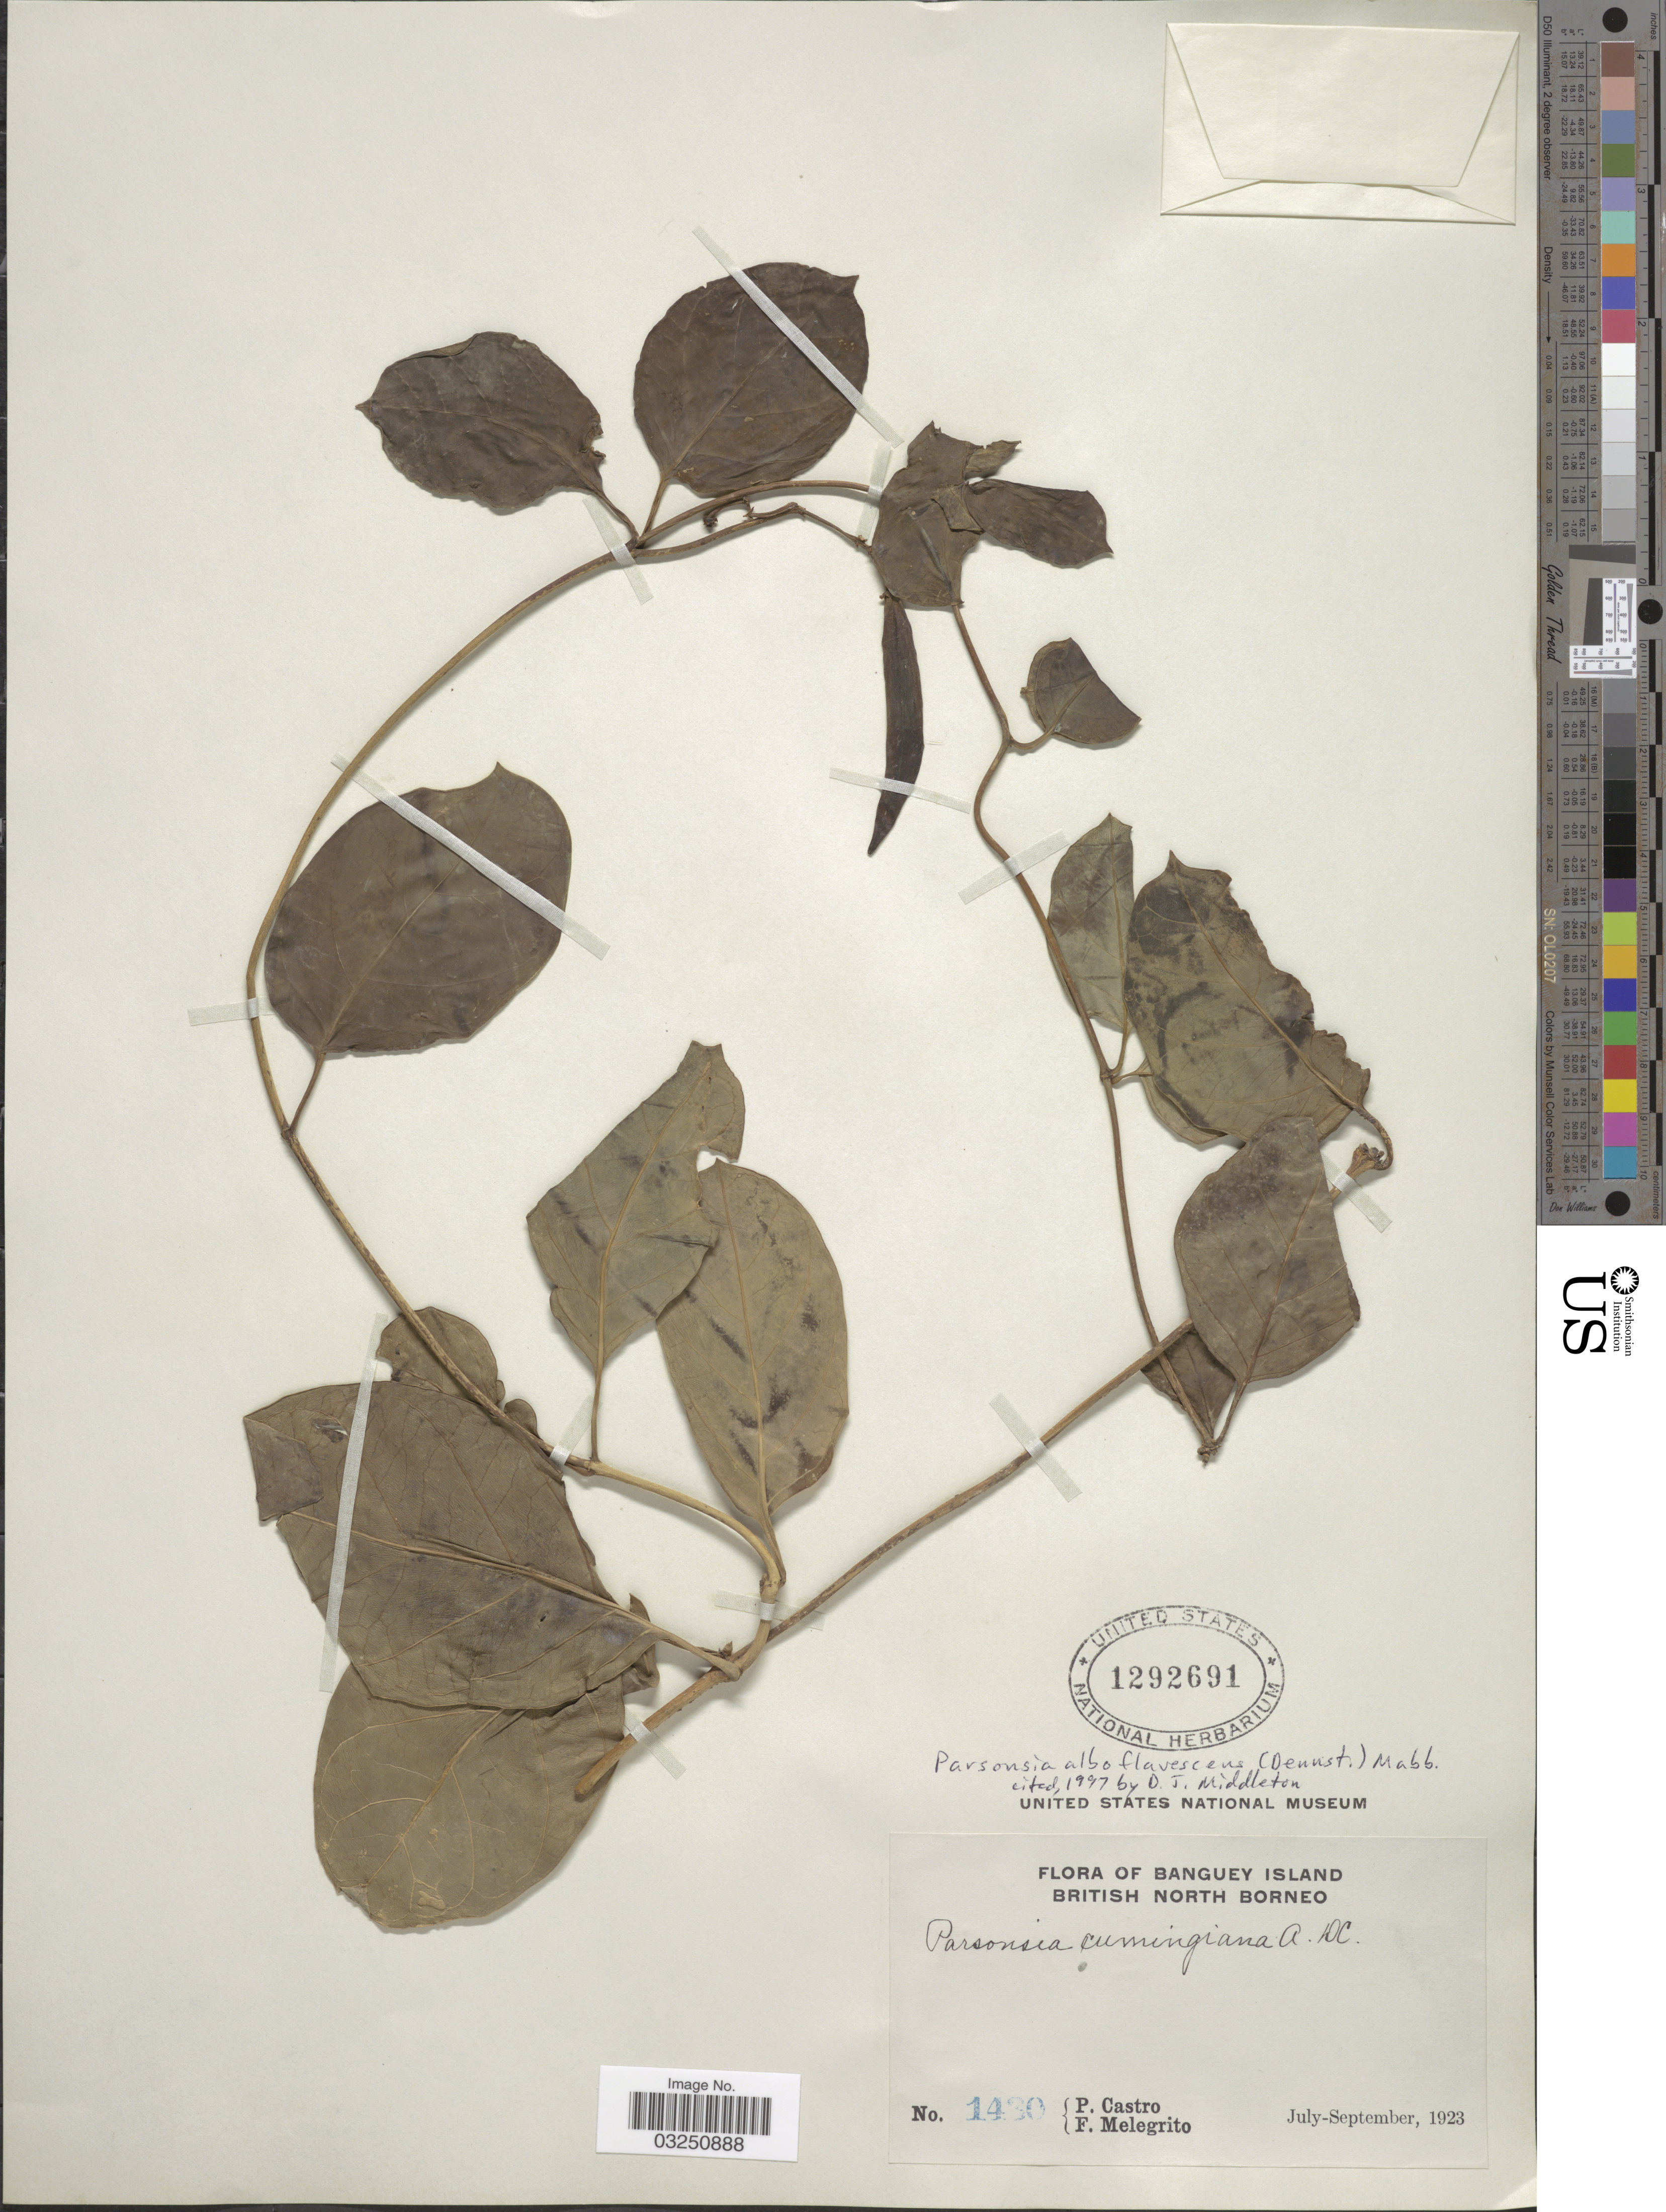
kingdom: Plantae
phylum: Tracheophyta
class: Magnoliopsida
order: Gentianales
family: Apocynaceae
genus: Parsonsia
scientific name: Parsonsia alboflavescens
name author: (Dennst.) Mabberley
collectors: P. Castro & F. Melegrito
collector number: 1430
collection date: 1923-07/1923-09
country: Malaysia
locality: Banguey Island. British North Borneo.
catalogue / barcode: US 1292691